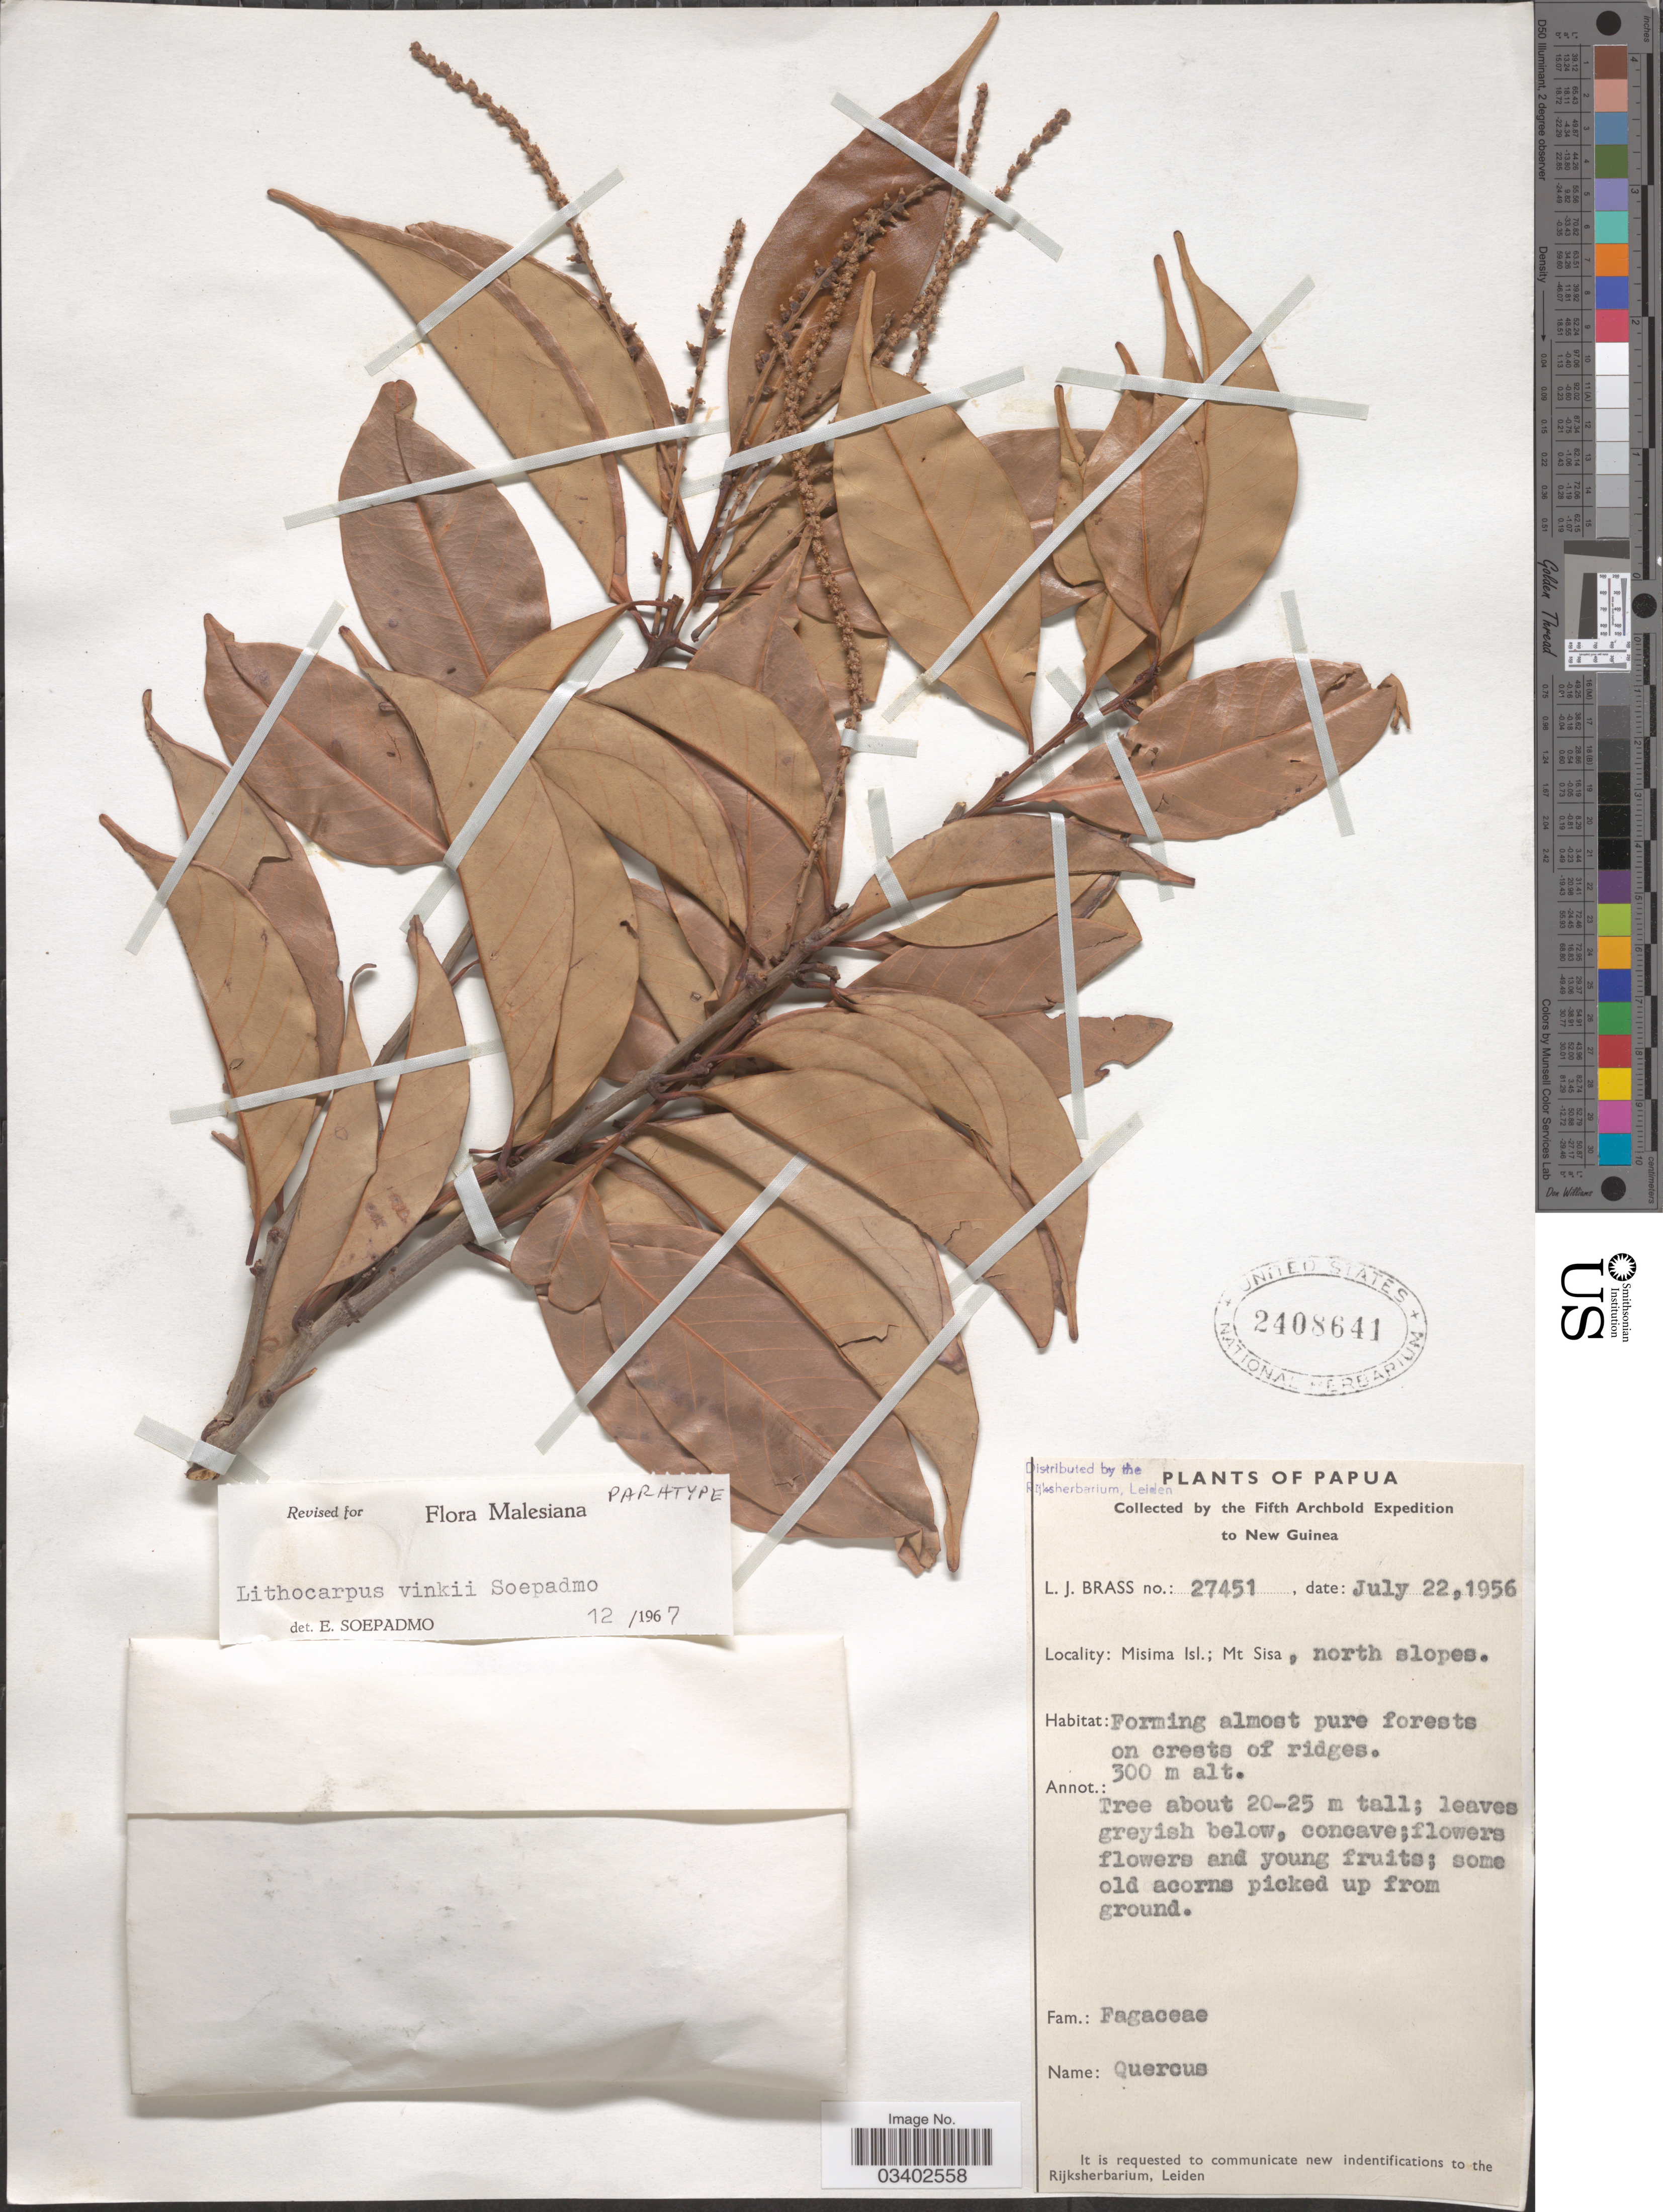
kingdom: Plantae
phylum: Tracheophyta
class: Magnoliopsida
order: Fagales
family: Fagaceae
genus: Lithocarpus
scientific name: Lithocarpus vinkii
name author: Soepadmo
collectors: L. J. Brass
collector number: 27451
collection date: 1956-07-22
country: Papua New Guinea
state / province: Milne Bay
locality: Papua. New Guinea. Misima Isl.; Mt Sisa, north slopes.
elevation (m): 300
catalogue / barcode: US 2408641